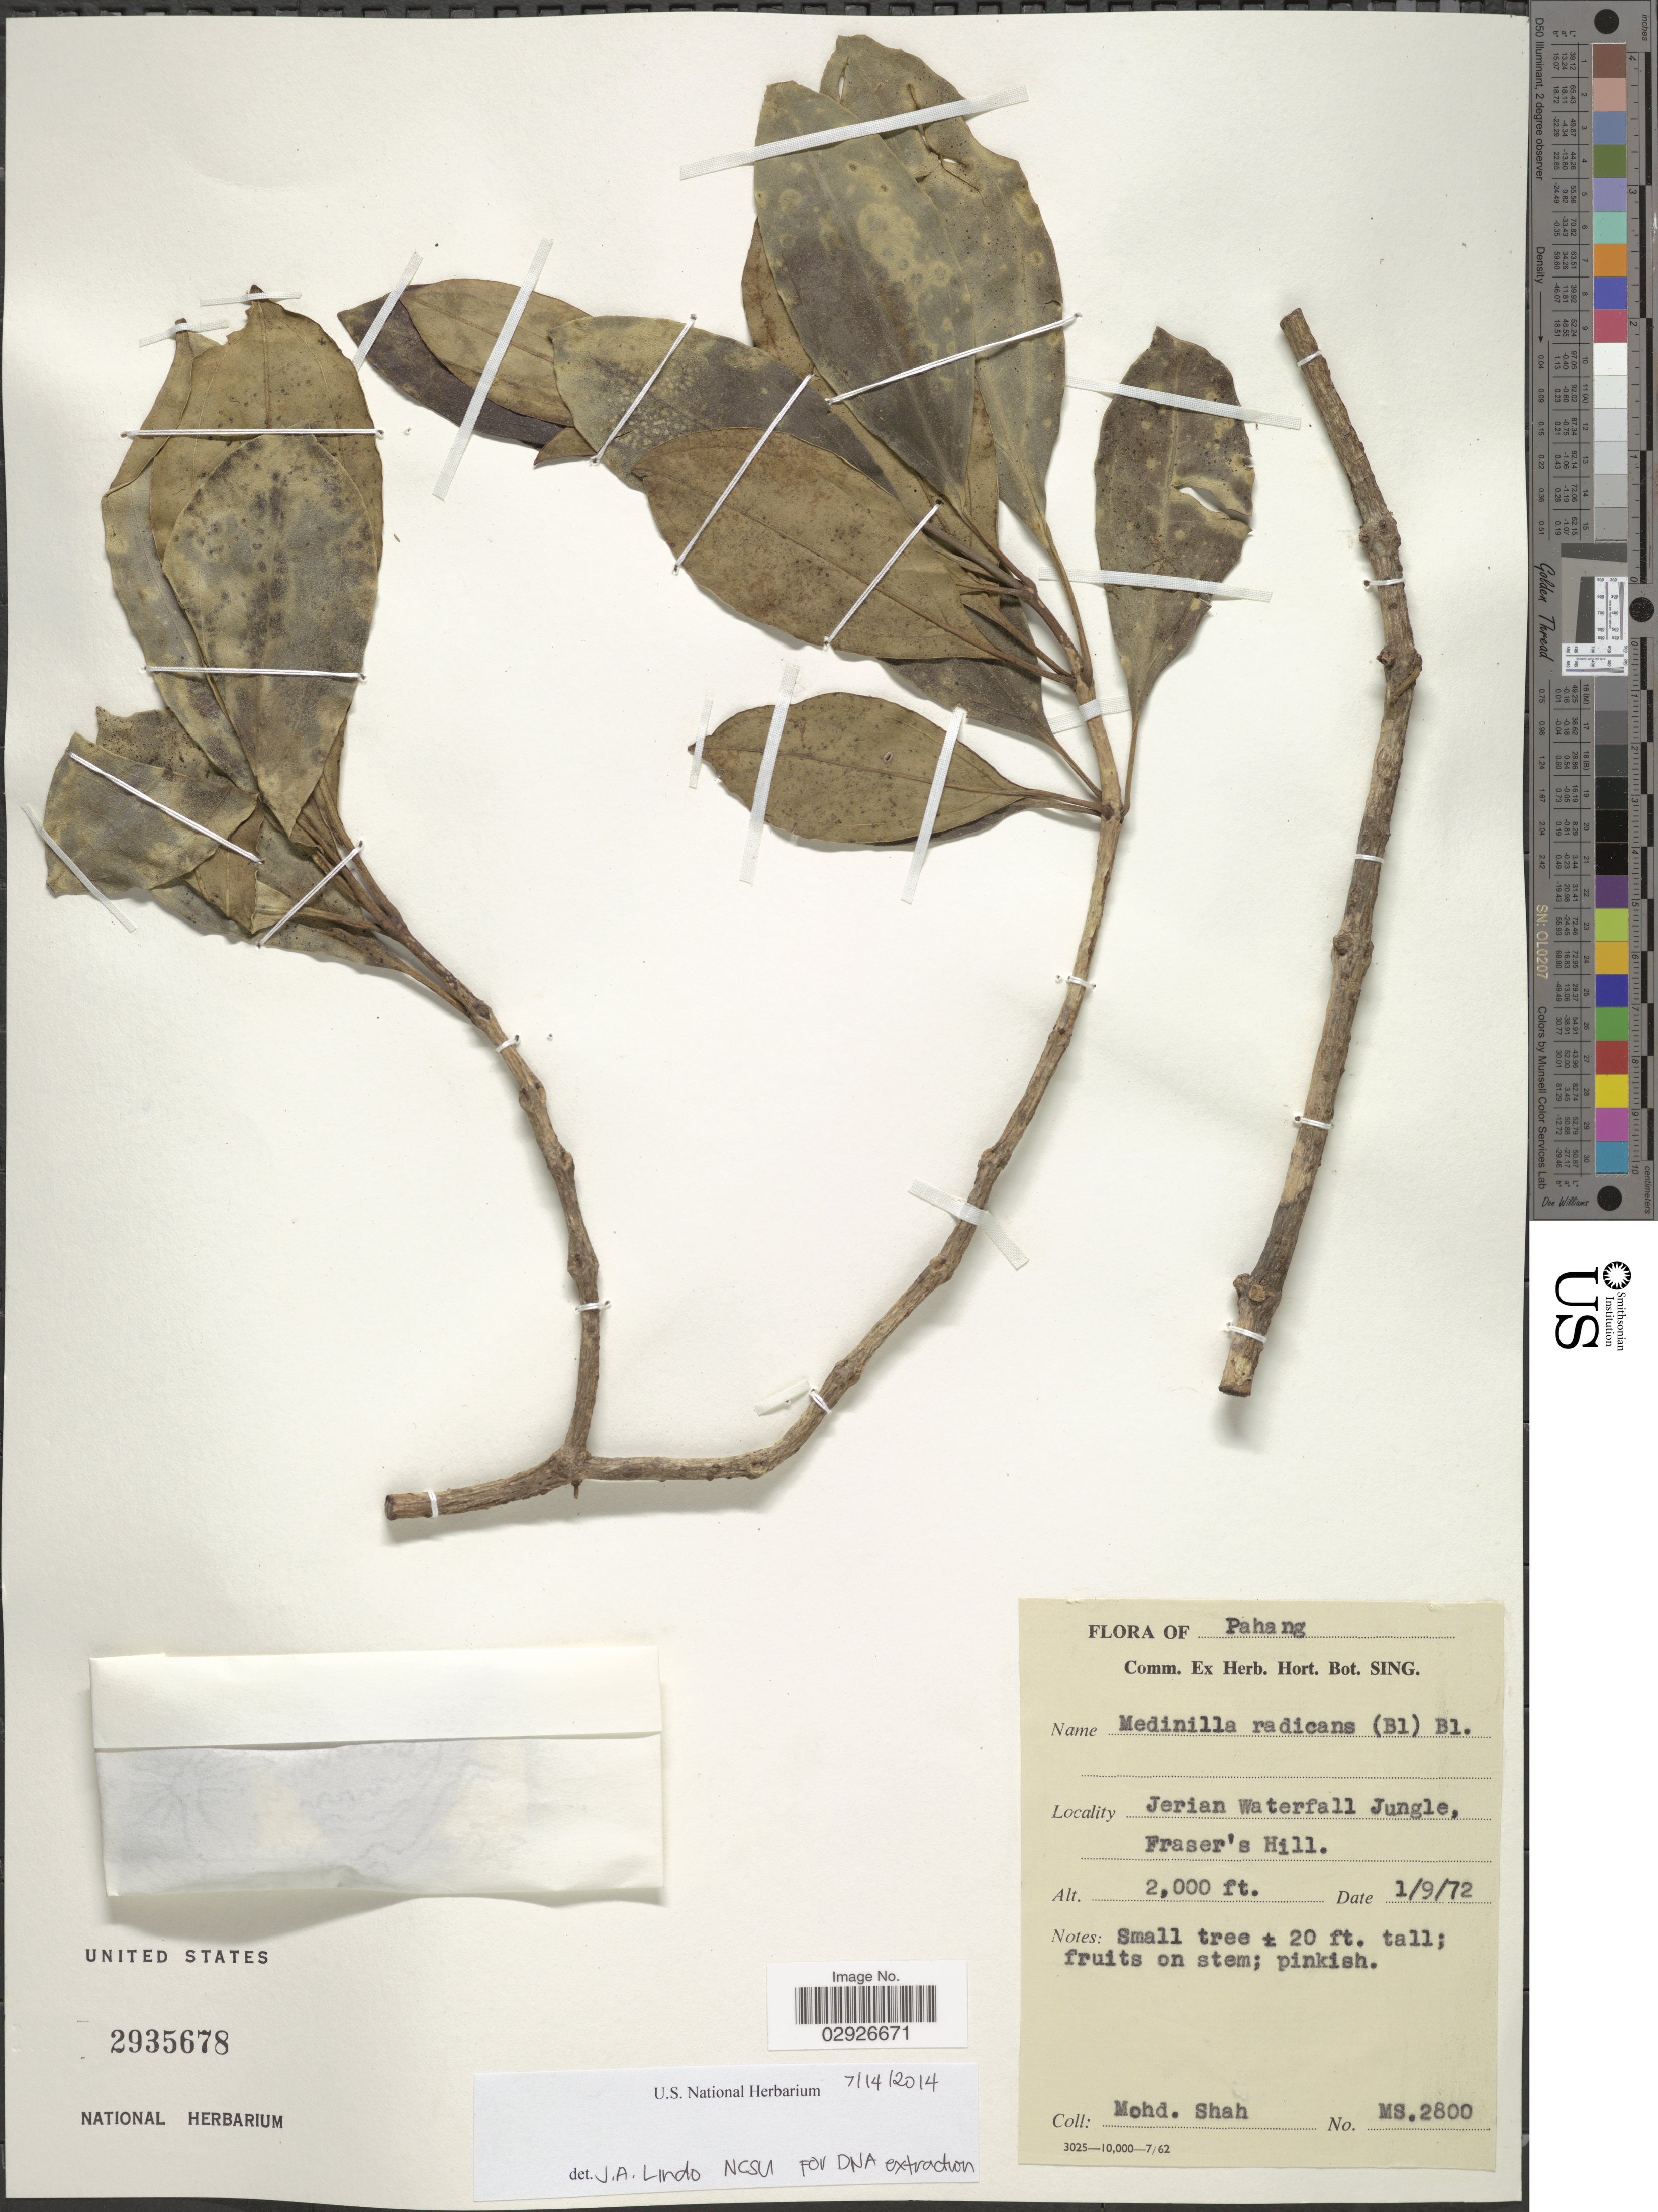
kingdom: Plantae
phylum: Tracheophyta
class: Magnoliopsida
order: Myrtales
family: Melastomataceae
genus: Medinilla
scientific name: Medinilla radicans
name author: (Blume) Blume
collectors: M. Shah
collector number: MS2800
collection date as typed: Transcribed d/m/y: 1/9/72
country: Malaysia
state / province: Pahang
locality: Jerian Waterfall Jungle, Fraser's Hill.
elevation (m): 610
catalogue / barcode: US 2935678